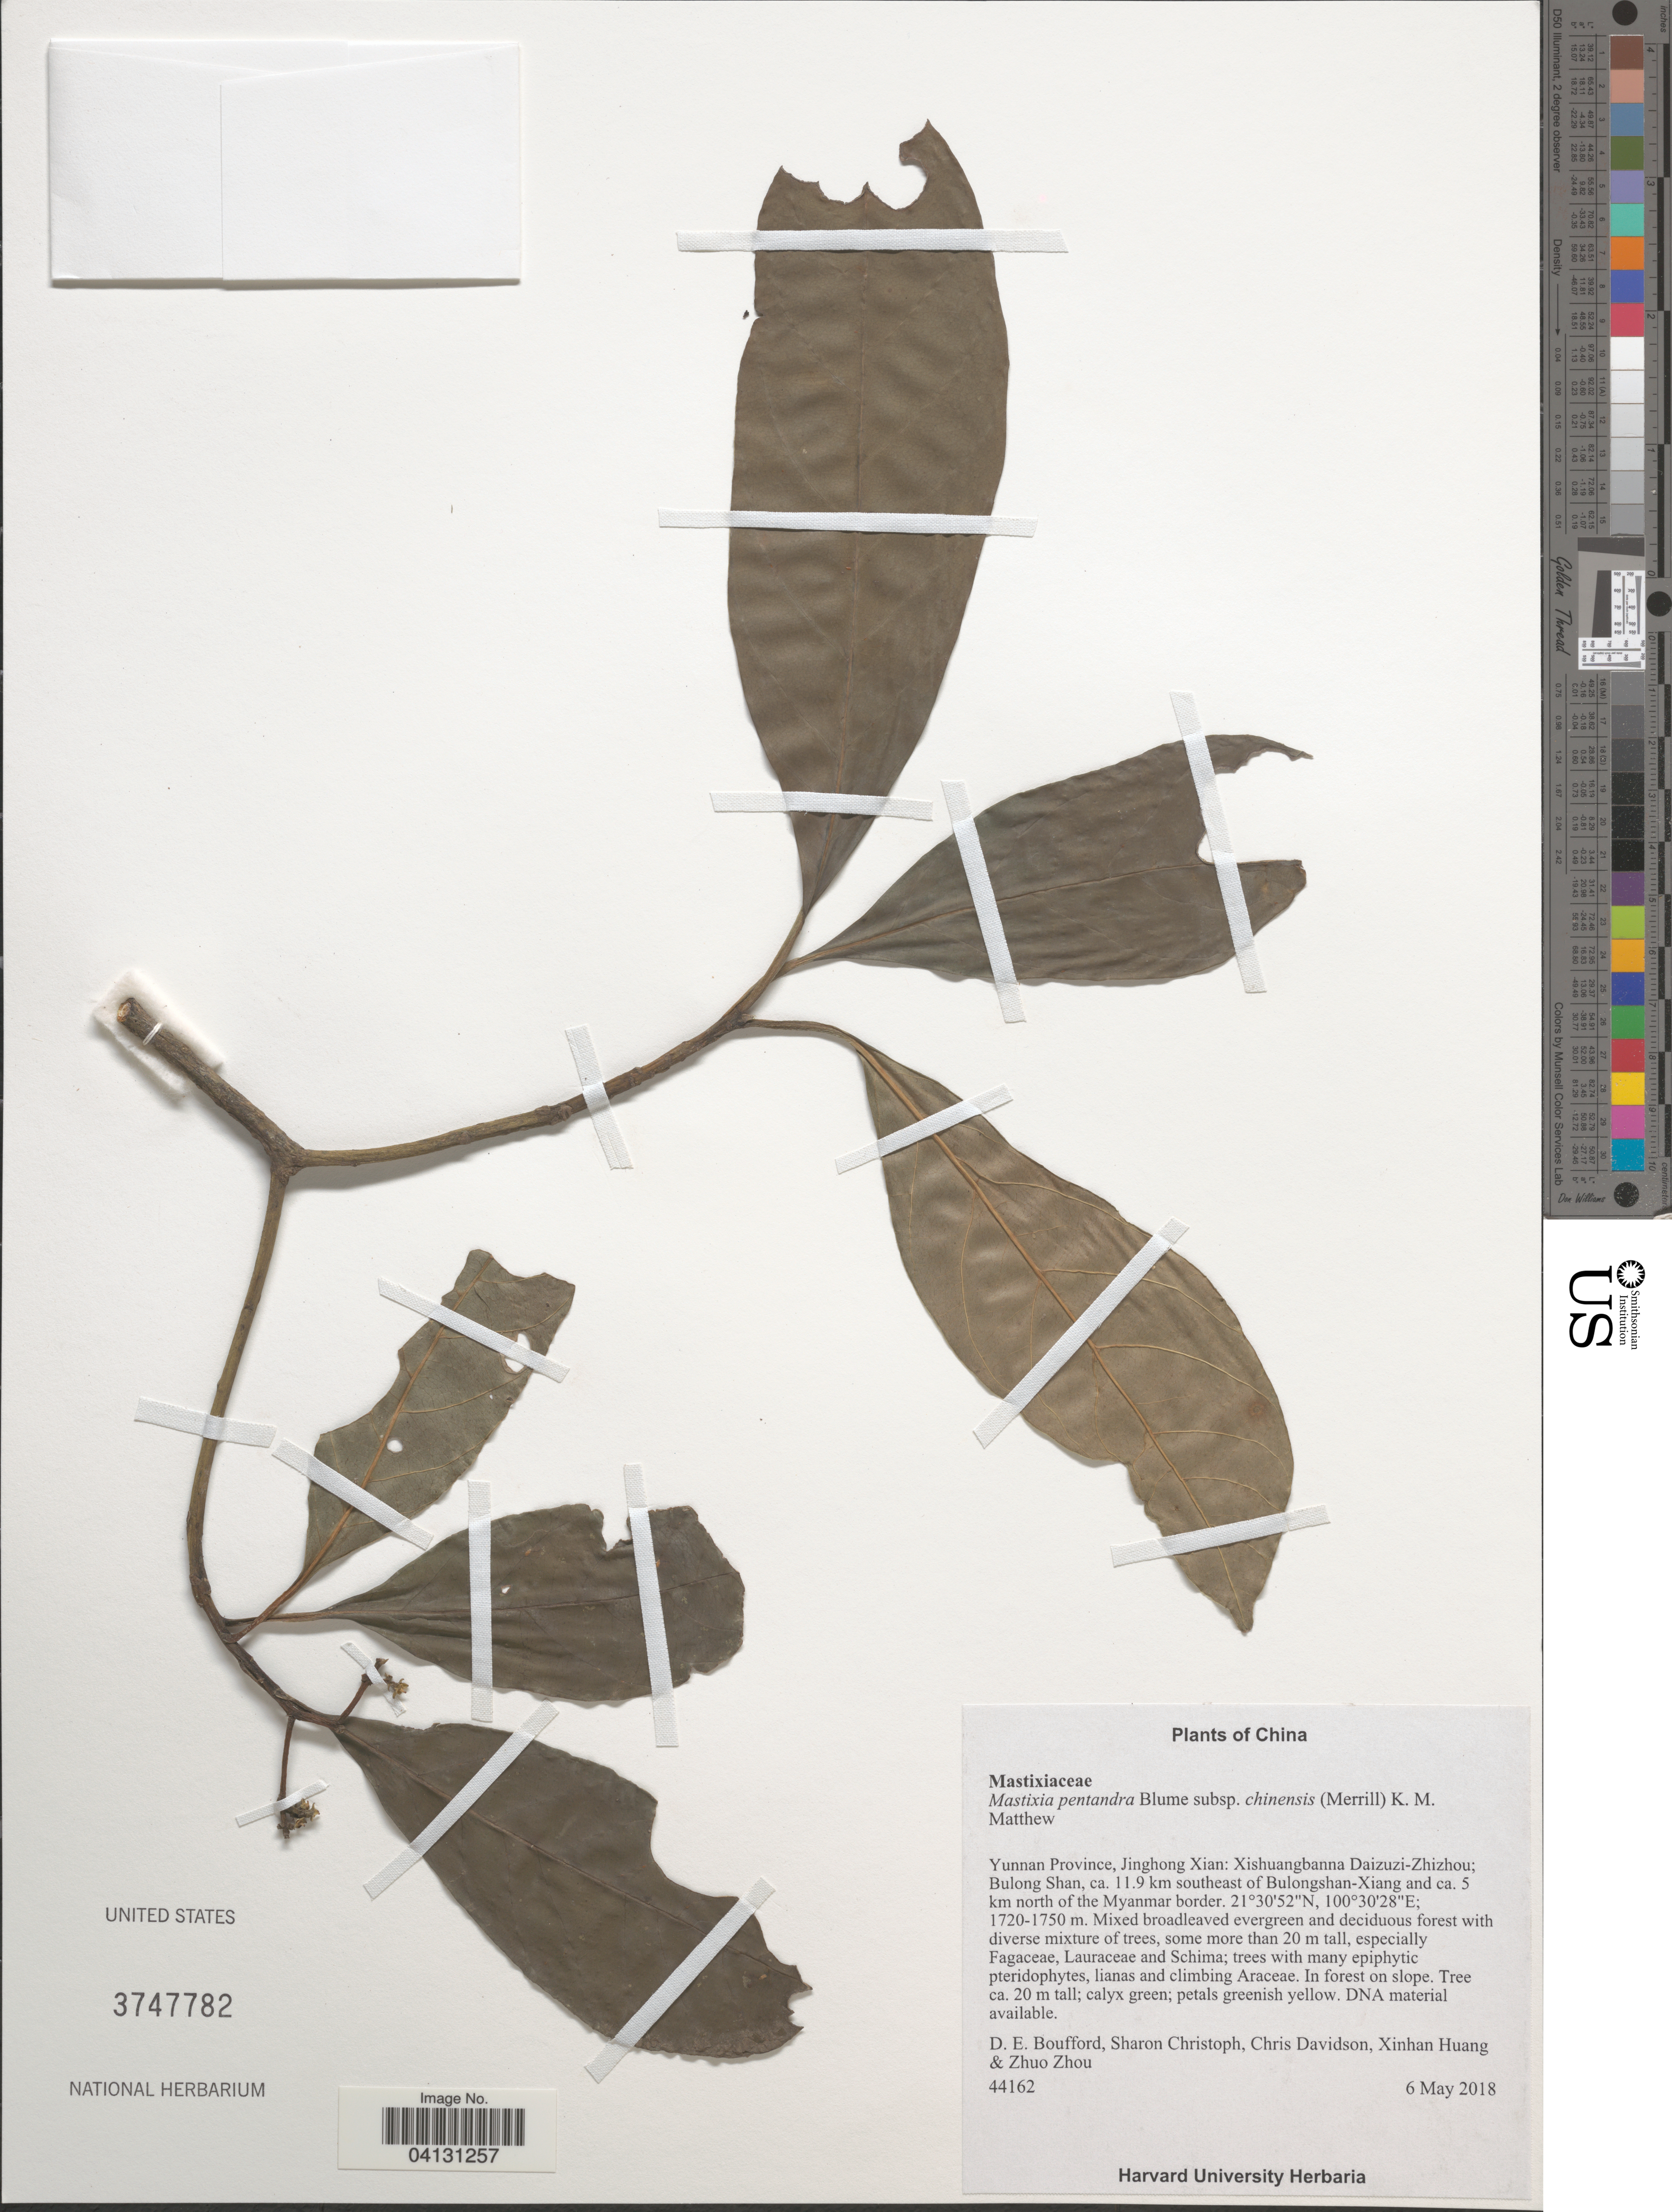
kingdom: Plantae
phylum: Tracheophyta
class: Magnoliopsida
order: Cornales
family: Nyssaceae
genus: Mastixia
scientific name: Mastixia pentandra subsp. chinensis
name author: (Merr.) K.M. Matthew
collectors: D. E. Boufford, S. Christoph, C. Davidson, X. Huang & Z. Zhuo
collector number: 44162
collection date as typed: Transcribed d/m/y: 6/5/2018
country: China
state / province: Yunnan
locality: Jinghong Xian: Xishuangbanna Daizuzi-Zhizhou; Bulong Shan, ca. 11.9 km southeast of Bulongshan-Xiang and ca. 5 km north of the Myanmar border.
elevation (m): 1720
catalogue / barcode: US 3747782